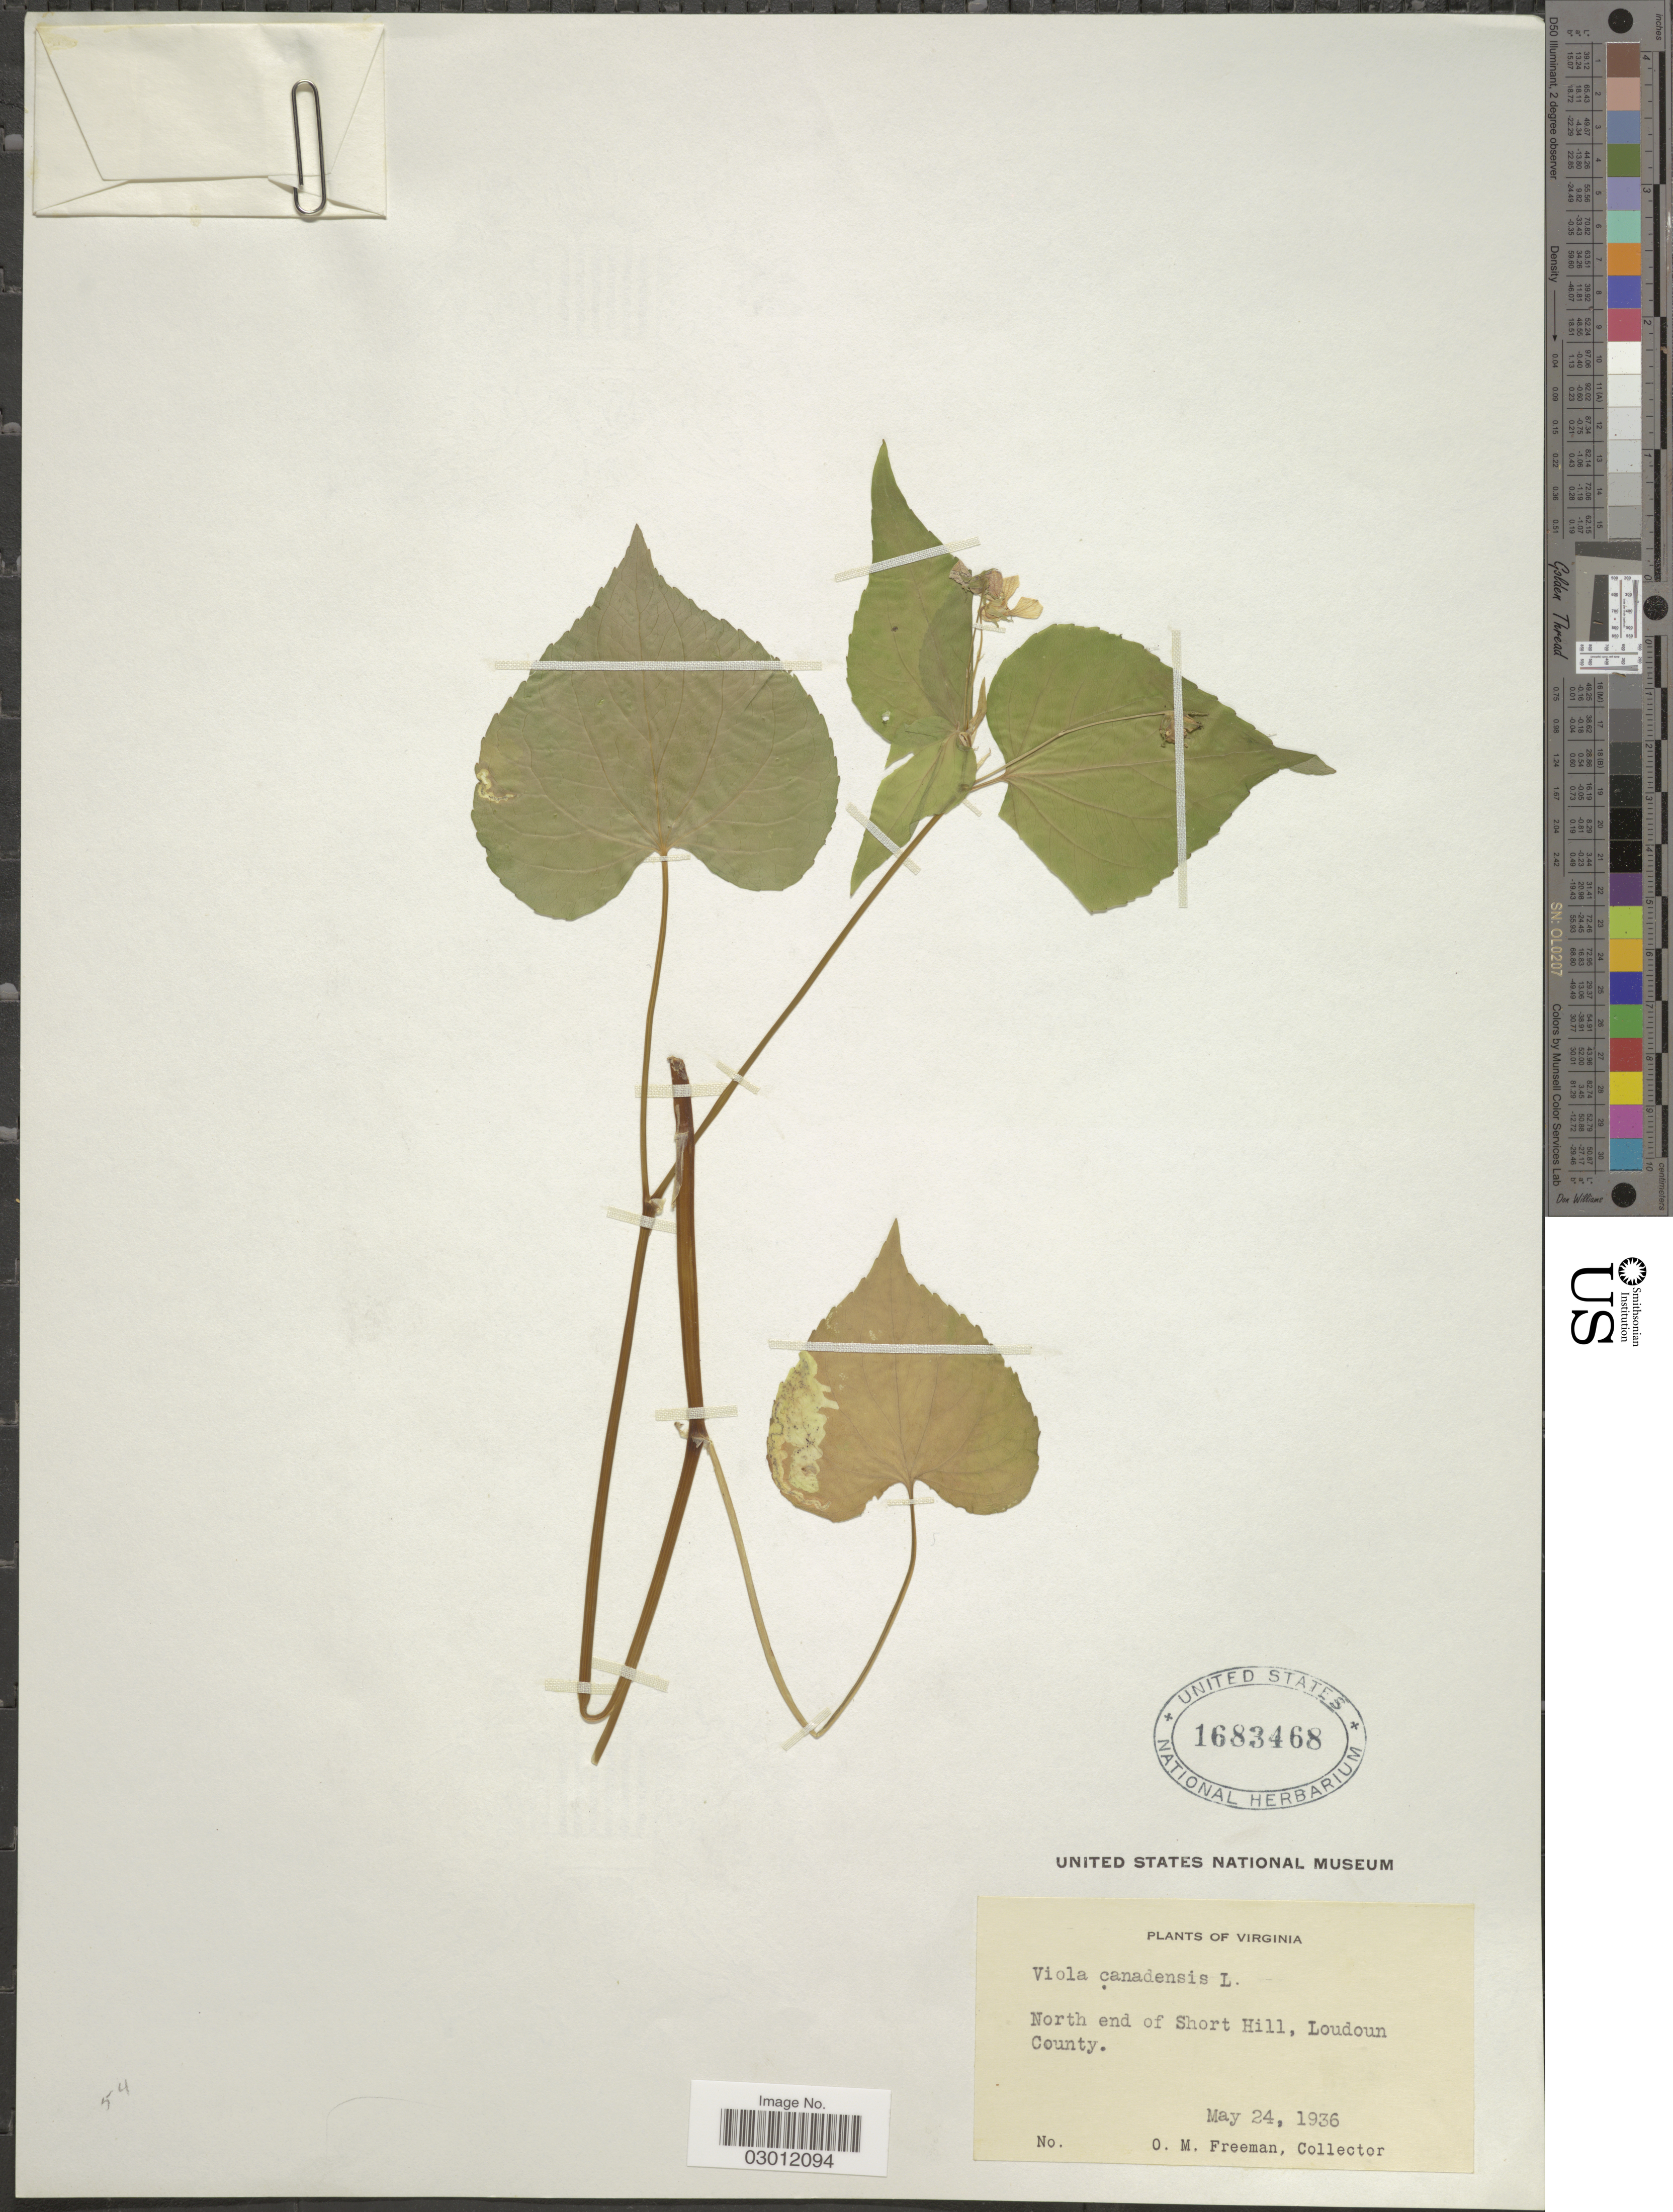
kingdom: Plantae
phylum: Tracheophyta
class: Magnoliopsida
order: Malpighiales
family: Violaceae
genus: Viola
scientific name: Viola canadensis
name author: L.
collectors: O. Freeman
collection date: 1936-05-24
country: United States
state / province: Virginia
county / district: Loudoun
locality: North end of Short Hill, Loudoun County.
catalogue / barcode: US 1683468